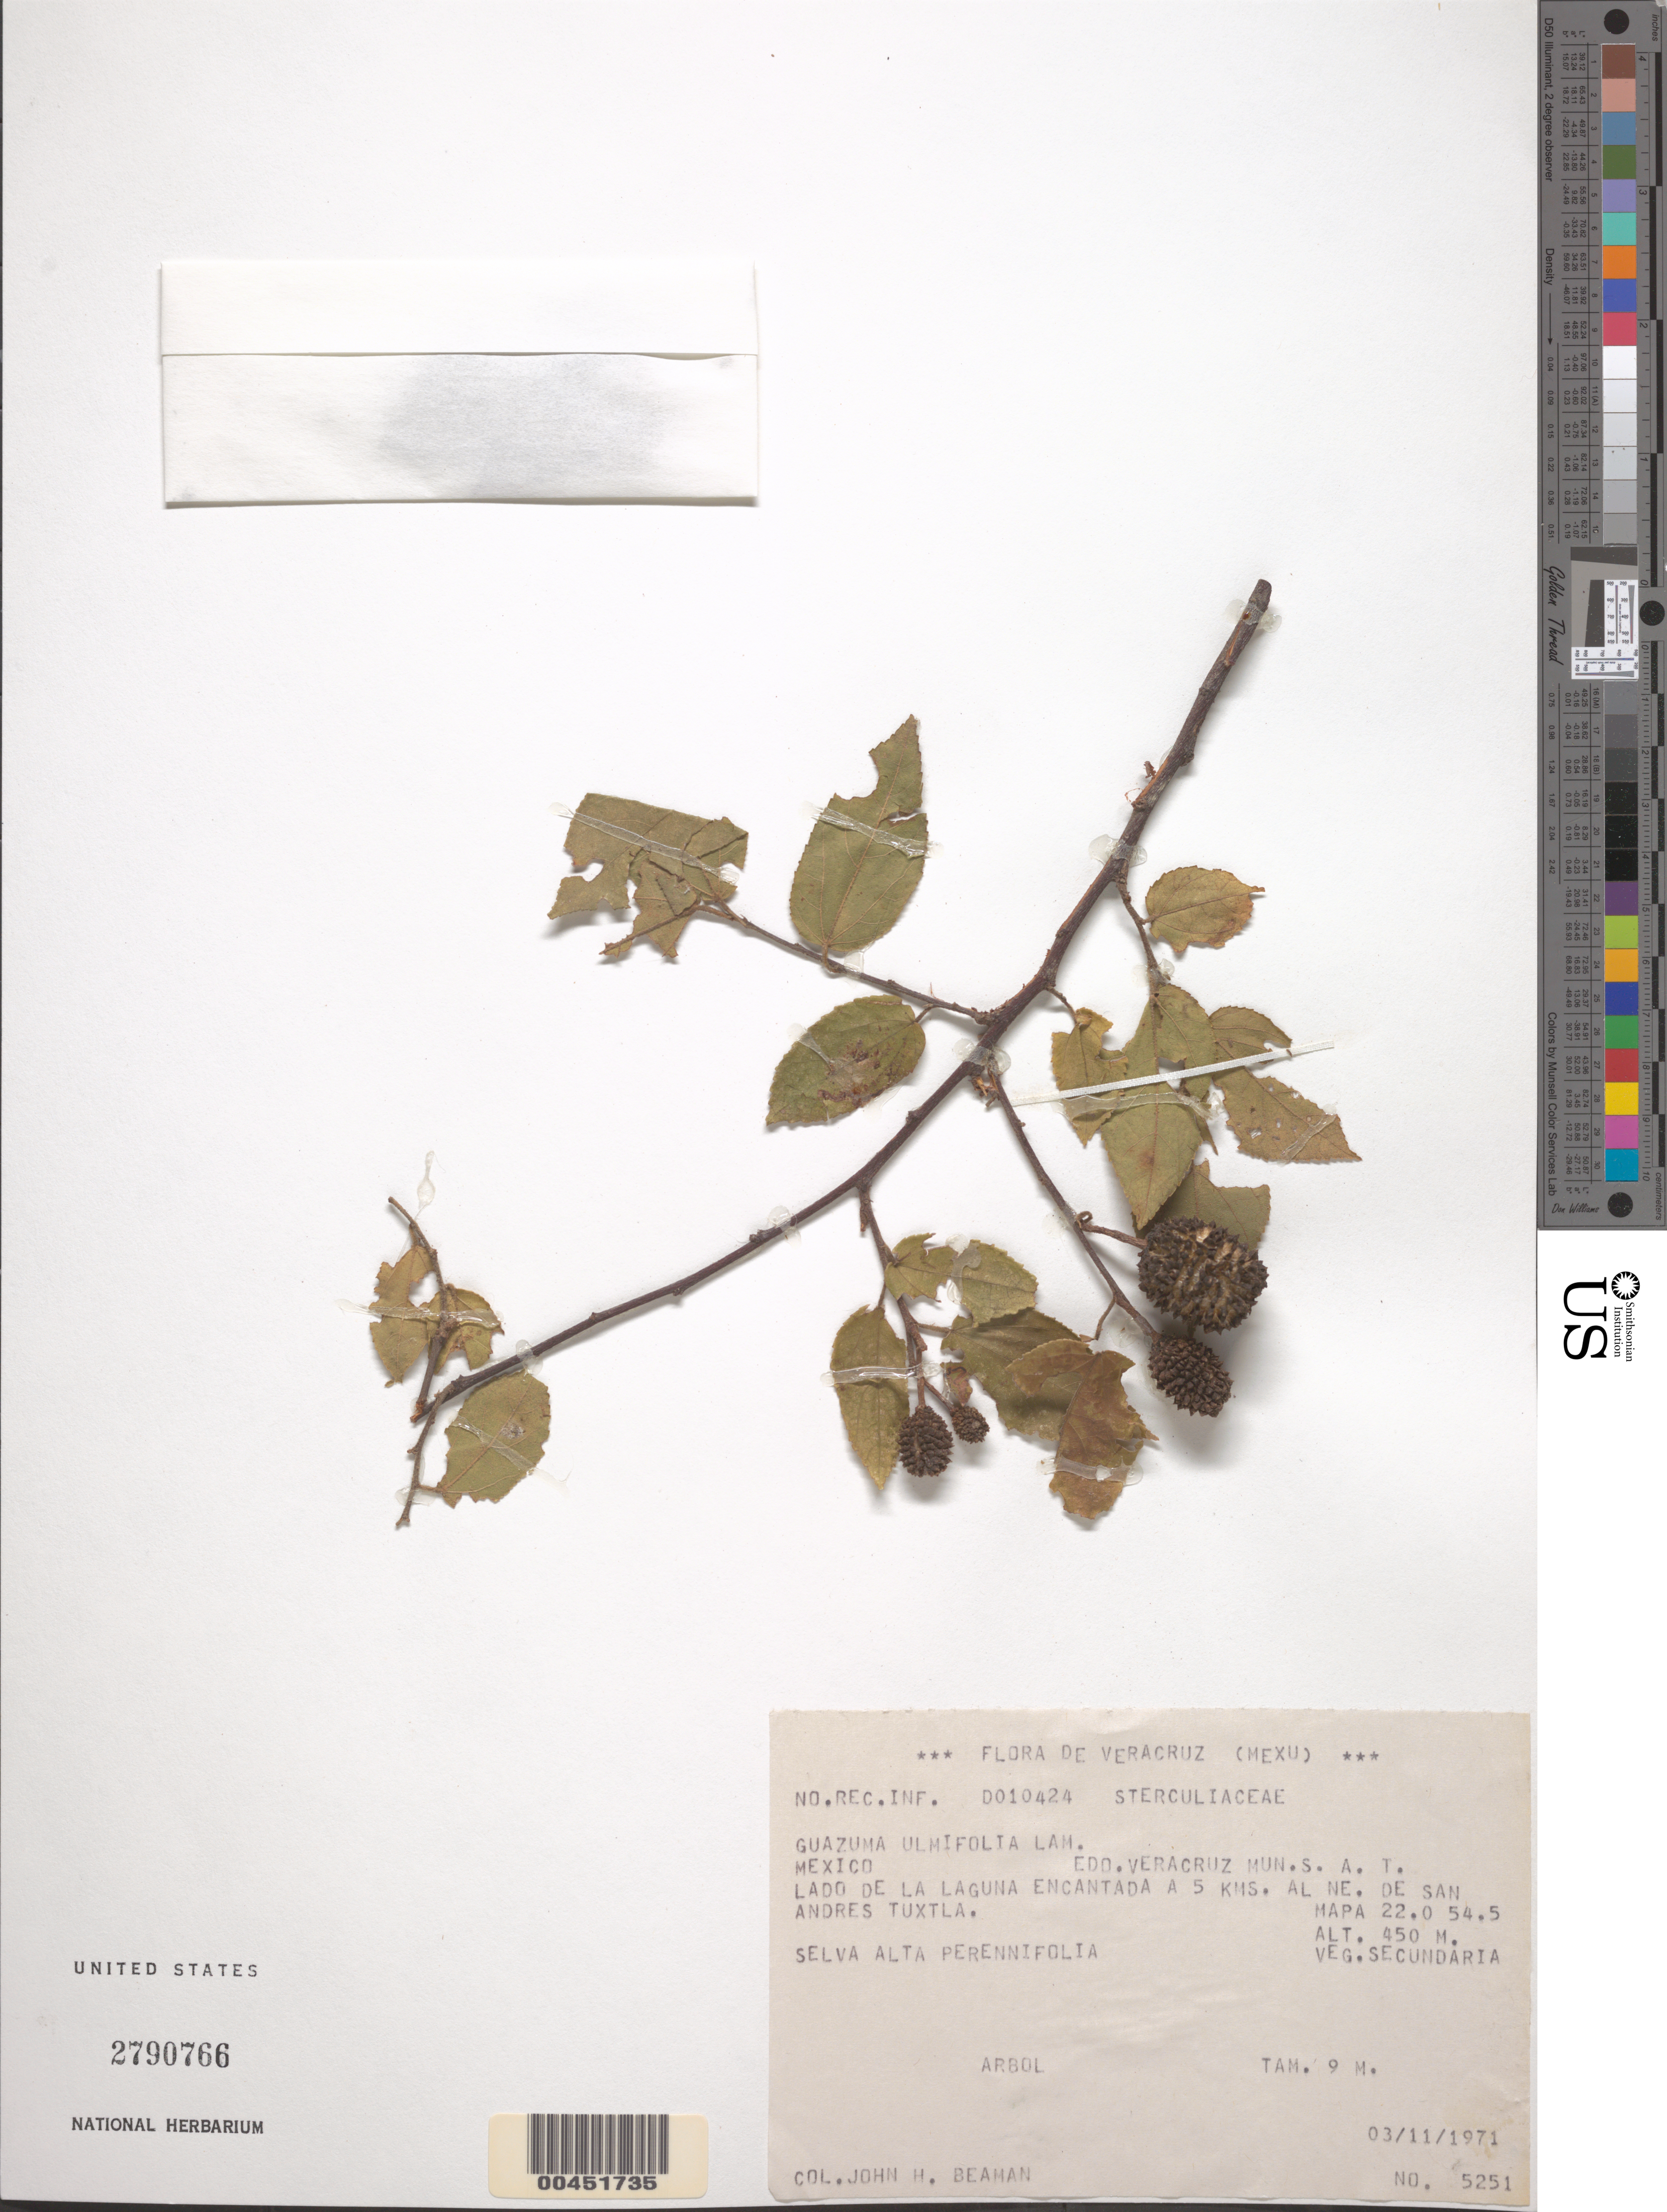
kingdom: Plantae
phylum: Tracheophyta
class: Magnoliopsida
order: Malvales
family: Malvaceae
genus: Guazuma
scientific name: Guazuma ulmifolia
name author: Lam.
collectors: J. H. Beaman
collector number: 5251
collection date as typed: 03 Nov 1971 or 11 Mar 1971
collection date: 1971-03-11 or 1971-11-03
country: Mexico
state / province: Veracruz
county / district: San Andrés Tuxtla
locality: Lado de la Laguna Encantada a 5 kms al NE de San Andres Tuxtla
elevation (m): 450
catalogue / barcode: US 2790766